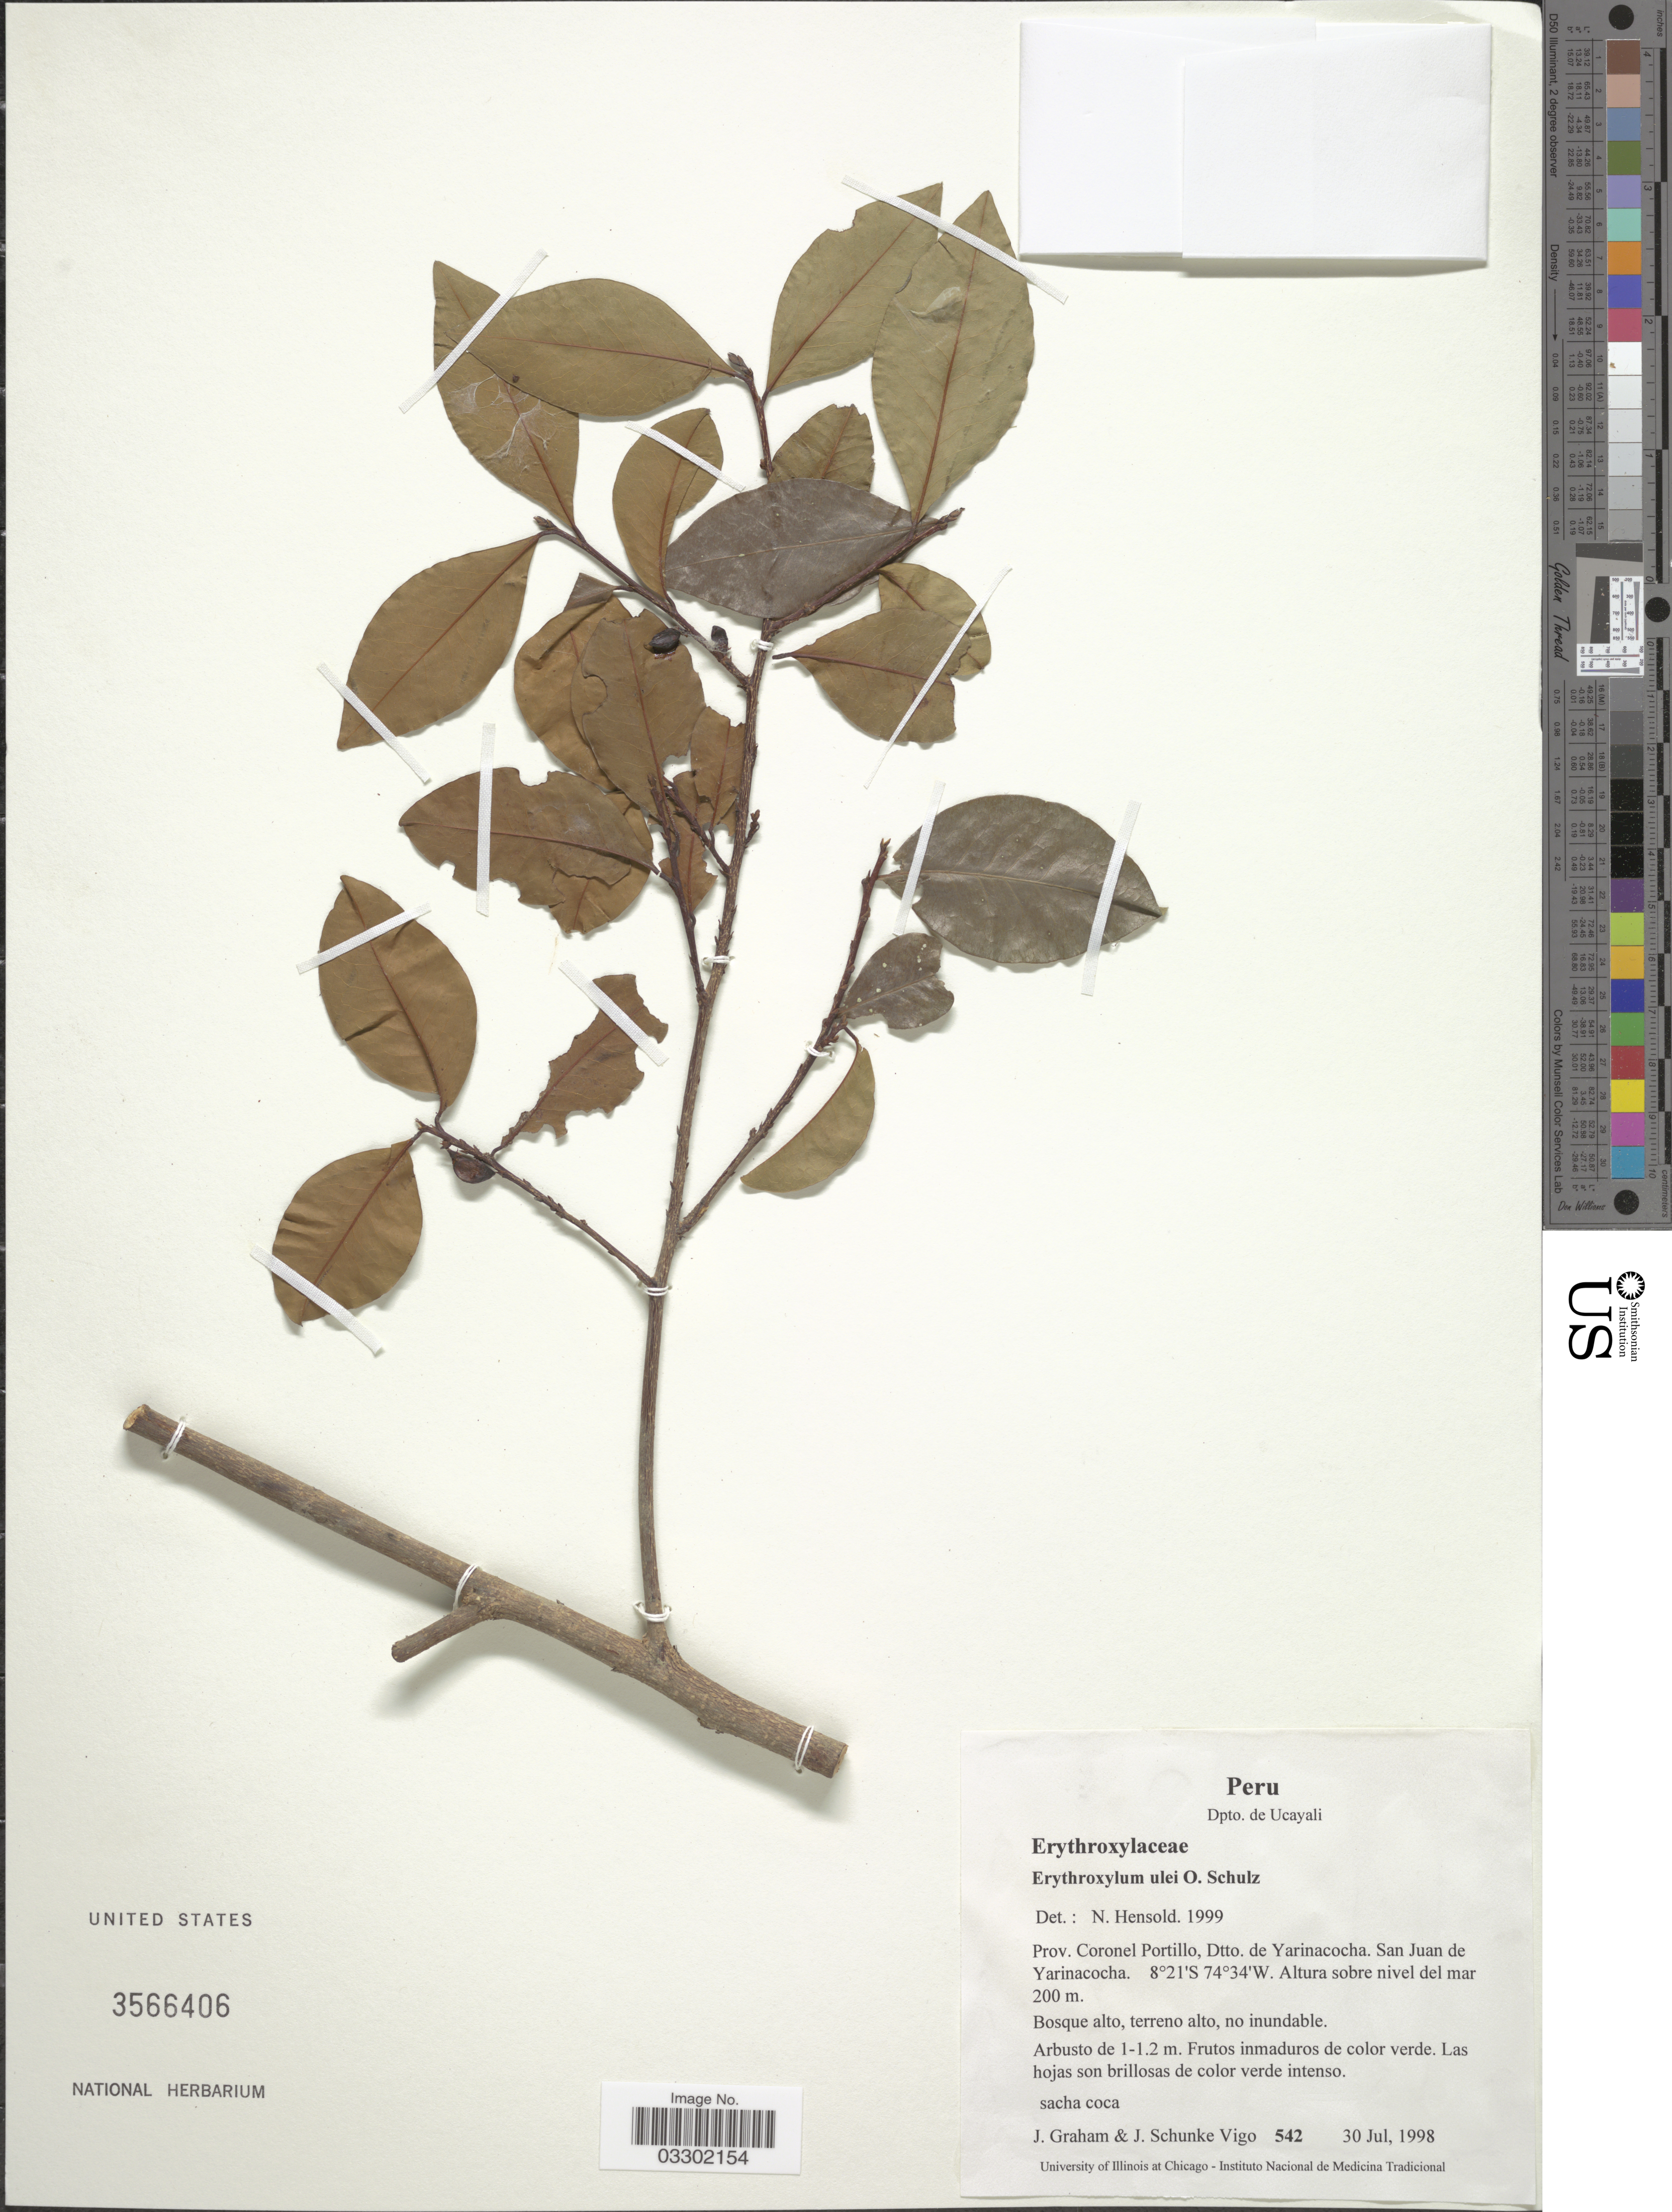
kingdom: Plantae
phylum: Tracheophyta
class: Magnoliopsida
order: Malpighiales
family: Erythroxylaceae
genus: Erythroxylum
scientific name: Erythroxylum ulei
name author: O.E. Schulz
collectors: J. Graham & J. Schunke Vigo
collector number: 542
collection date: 1998-07-30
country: Peru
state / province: Ucayali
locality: Dpto. de Ucayali, Prov. Coronel Portillo, Dtto. de Yarinacocha. San Juan de Yarinacocha.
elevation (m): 200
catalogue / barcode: US 3566406